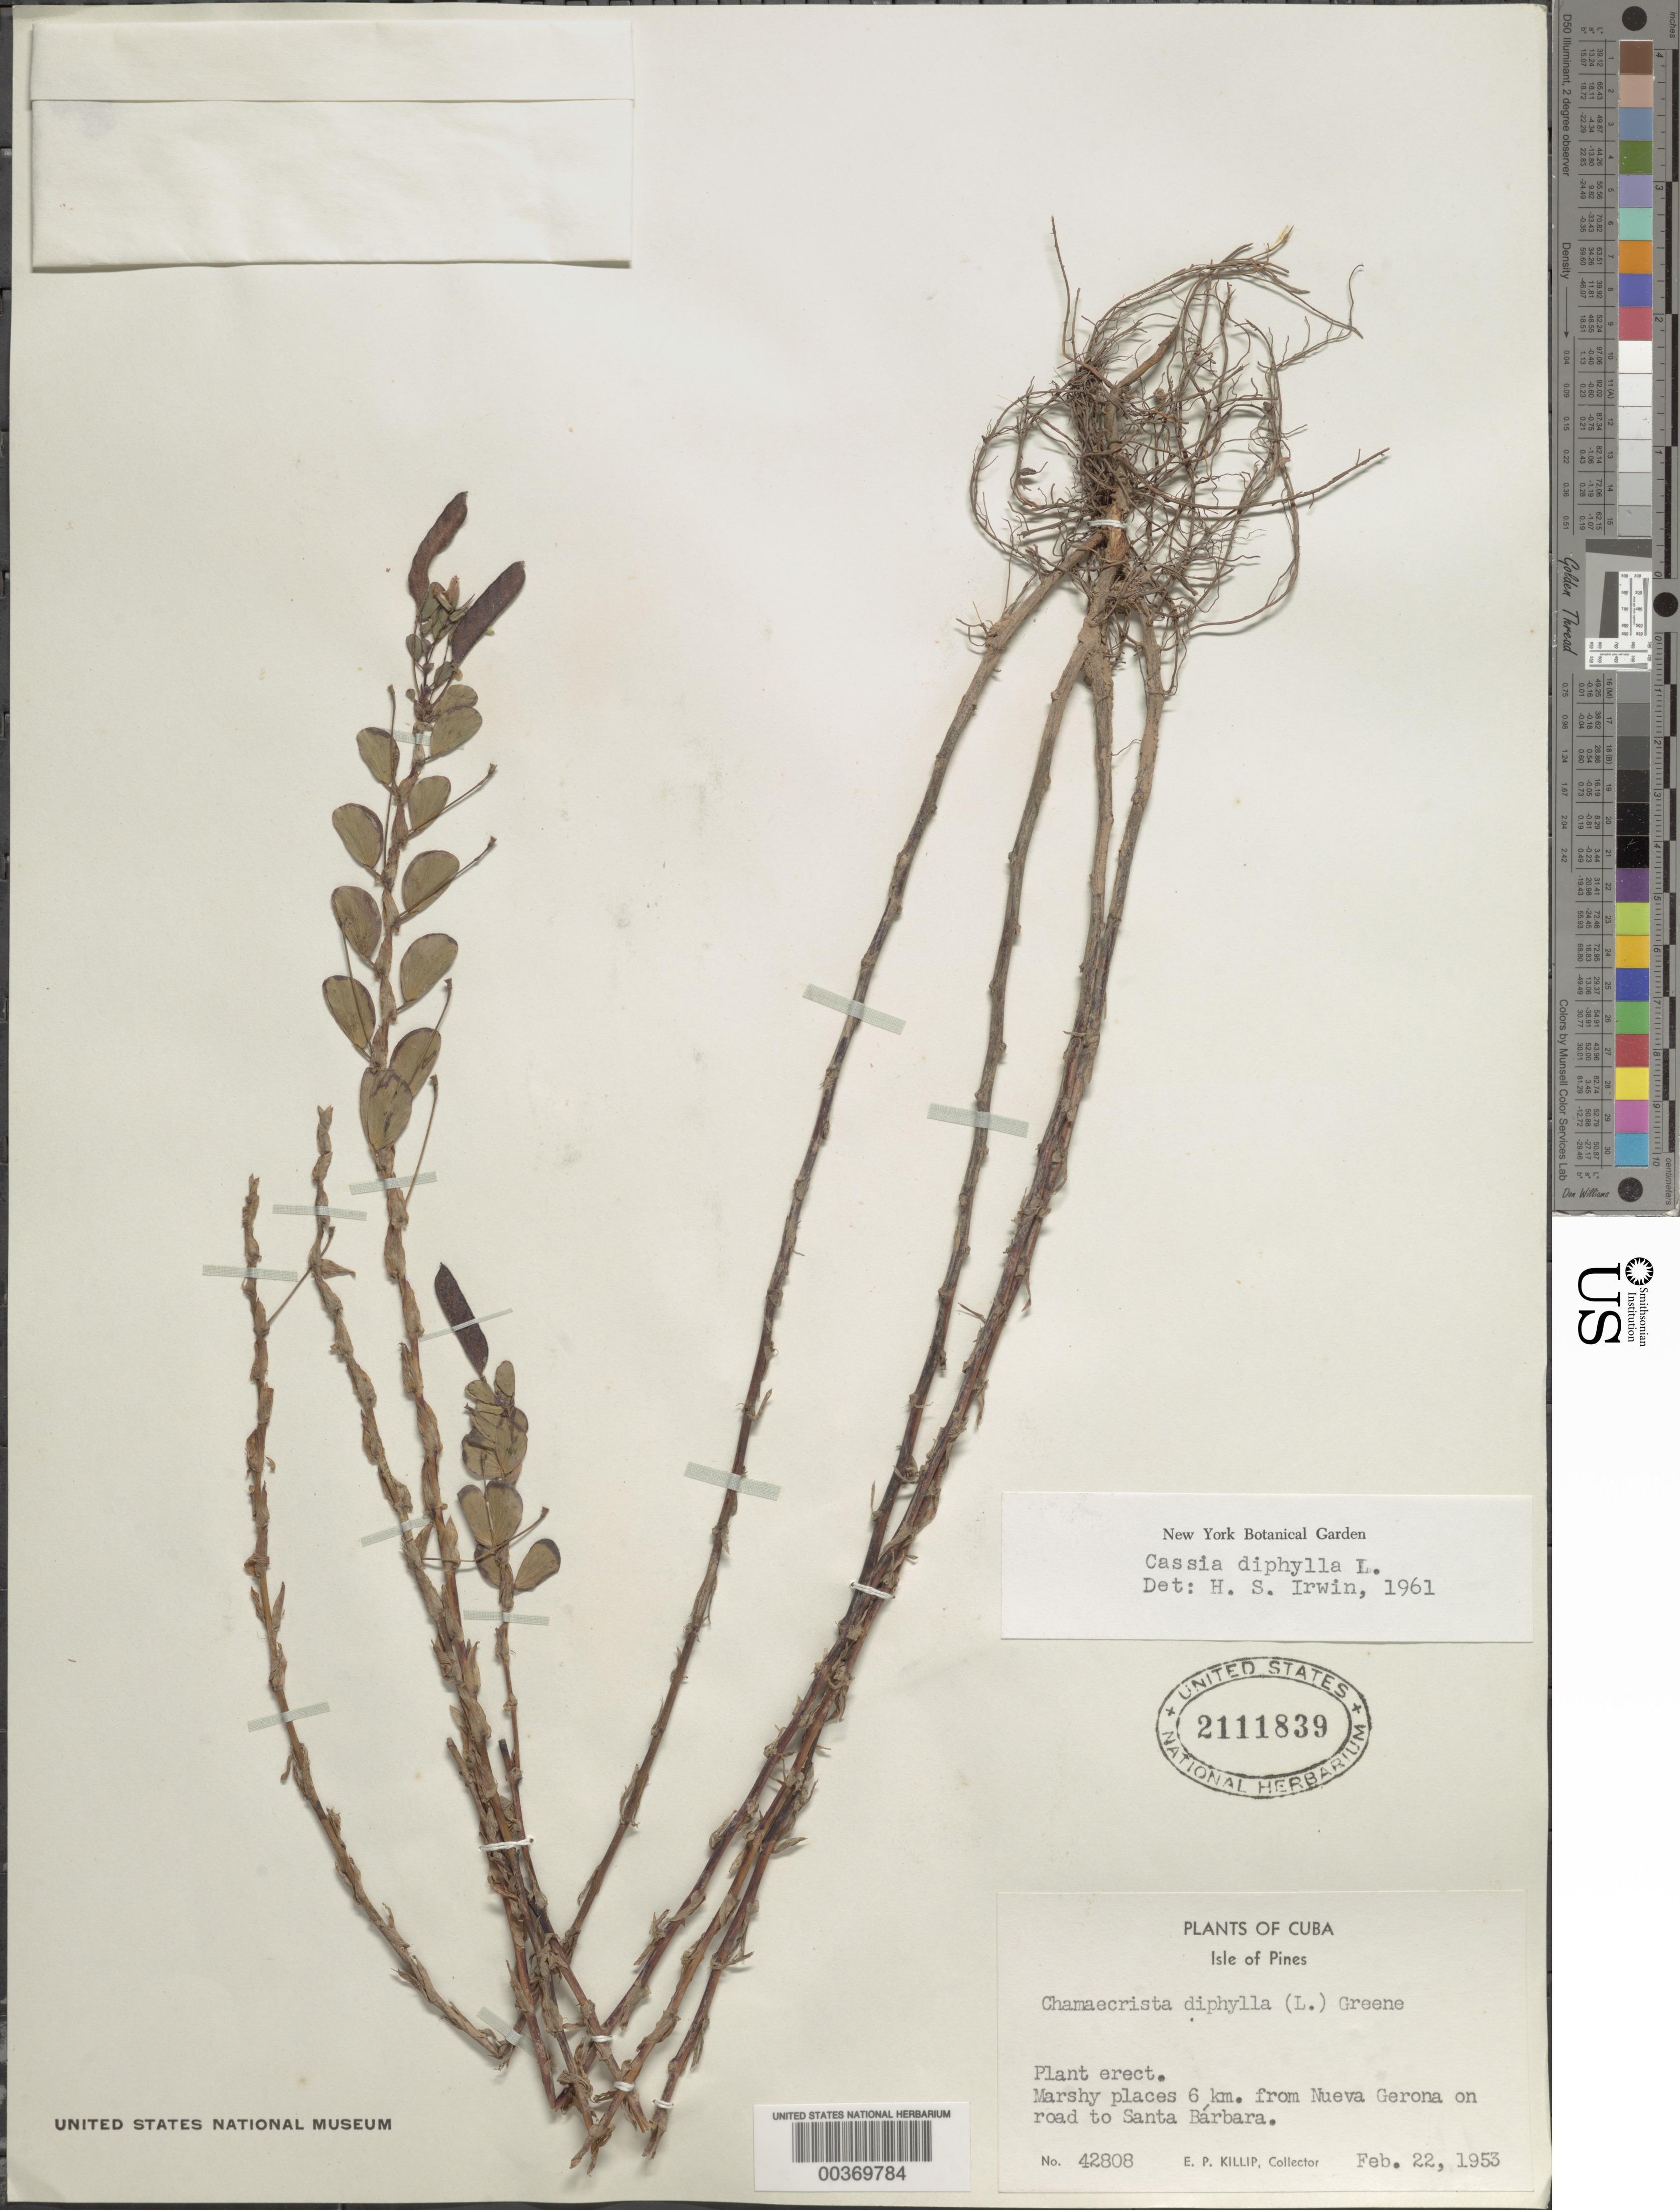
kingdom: Plantae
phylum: Tracheophyta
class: Magnoliopsida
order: Fabales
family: Fabaceae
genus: Chamaecrista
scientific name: Chamaecrista diphylla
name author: (L.) Greene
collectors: E. P. Killip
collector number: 42808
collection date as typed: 22 Feb 1953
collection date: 1953-02-22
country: Cuba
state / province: Isla de La Juventud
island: Isla de La Juventud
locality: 6 km from nueva gerona on road to santa barbara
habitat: Marshy places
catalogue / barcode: US 2111839